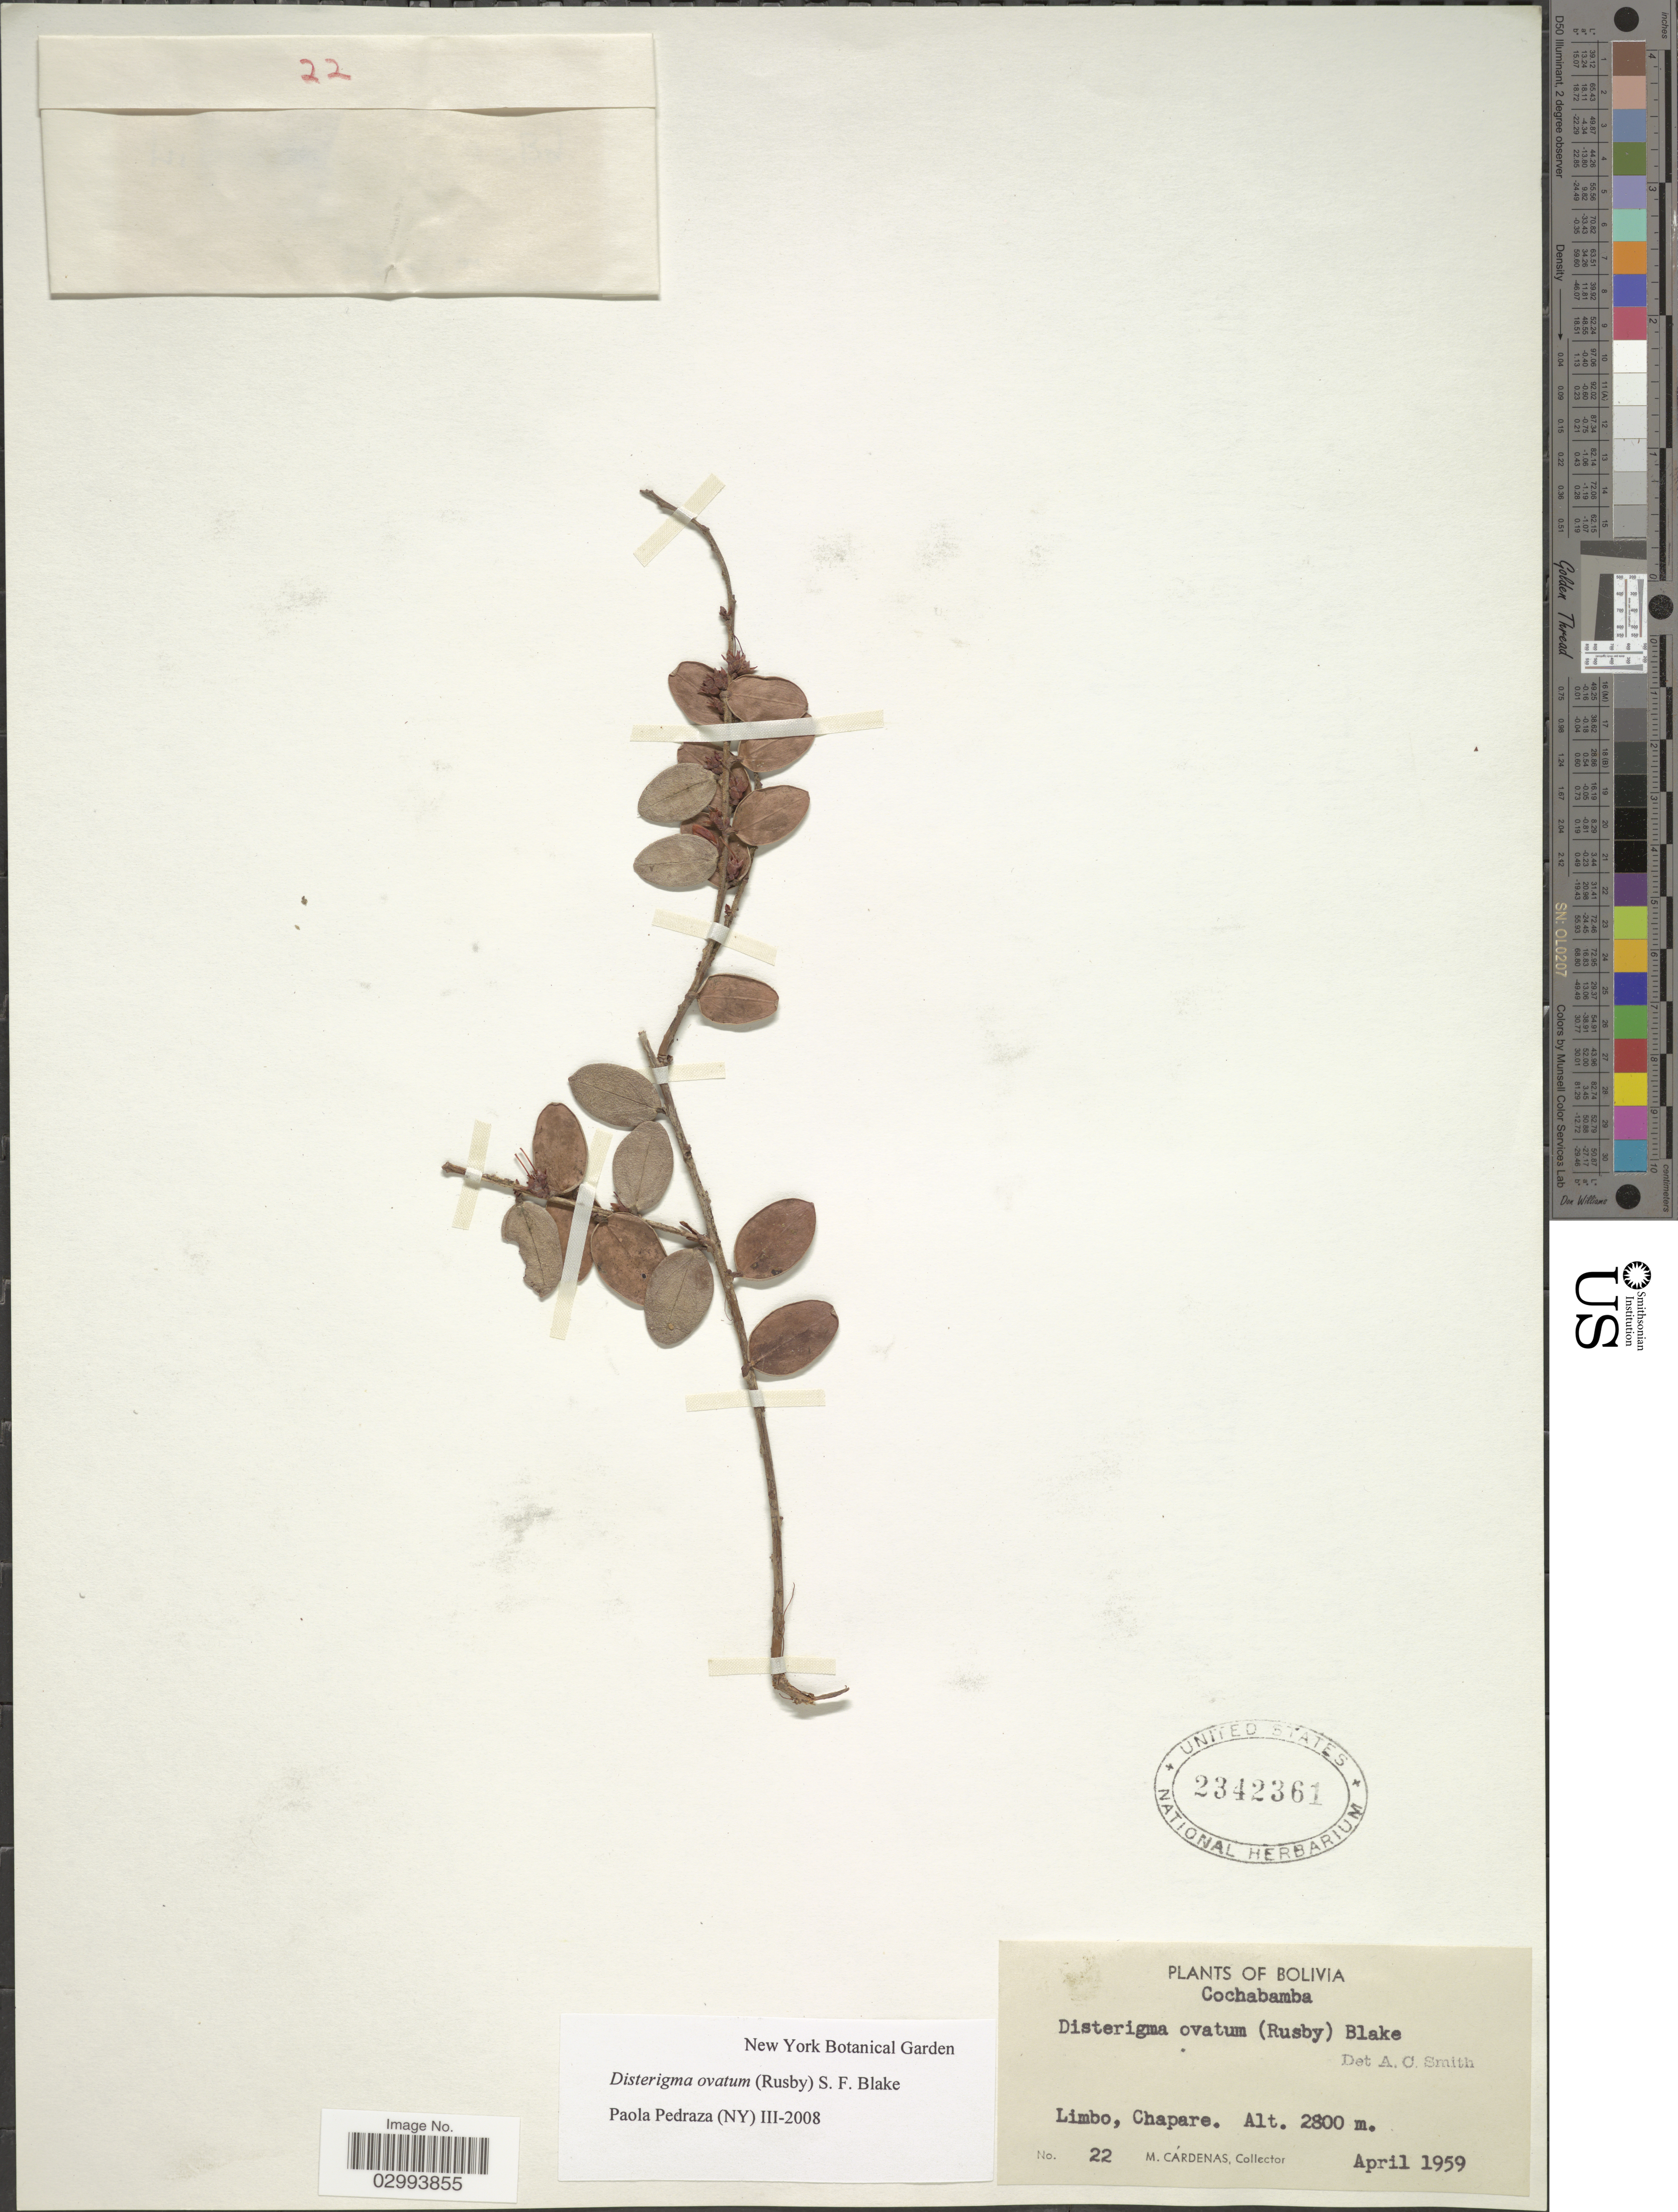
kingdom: Plantae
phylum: Tracheophyta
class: Magnoliopsida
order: Ericales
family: Ericaceae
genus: Disterigma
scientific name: Disterigma ovatum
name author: (Rusby) S.F. Blake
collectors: M. Cárdenas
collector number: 22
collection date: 1959-04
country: Bolivia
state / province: Cochabamba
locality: Limbo, Chapare.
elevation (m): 2800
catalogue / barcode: US 2342361